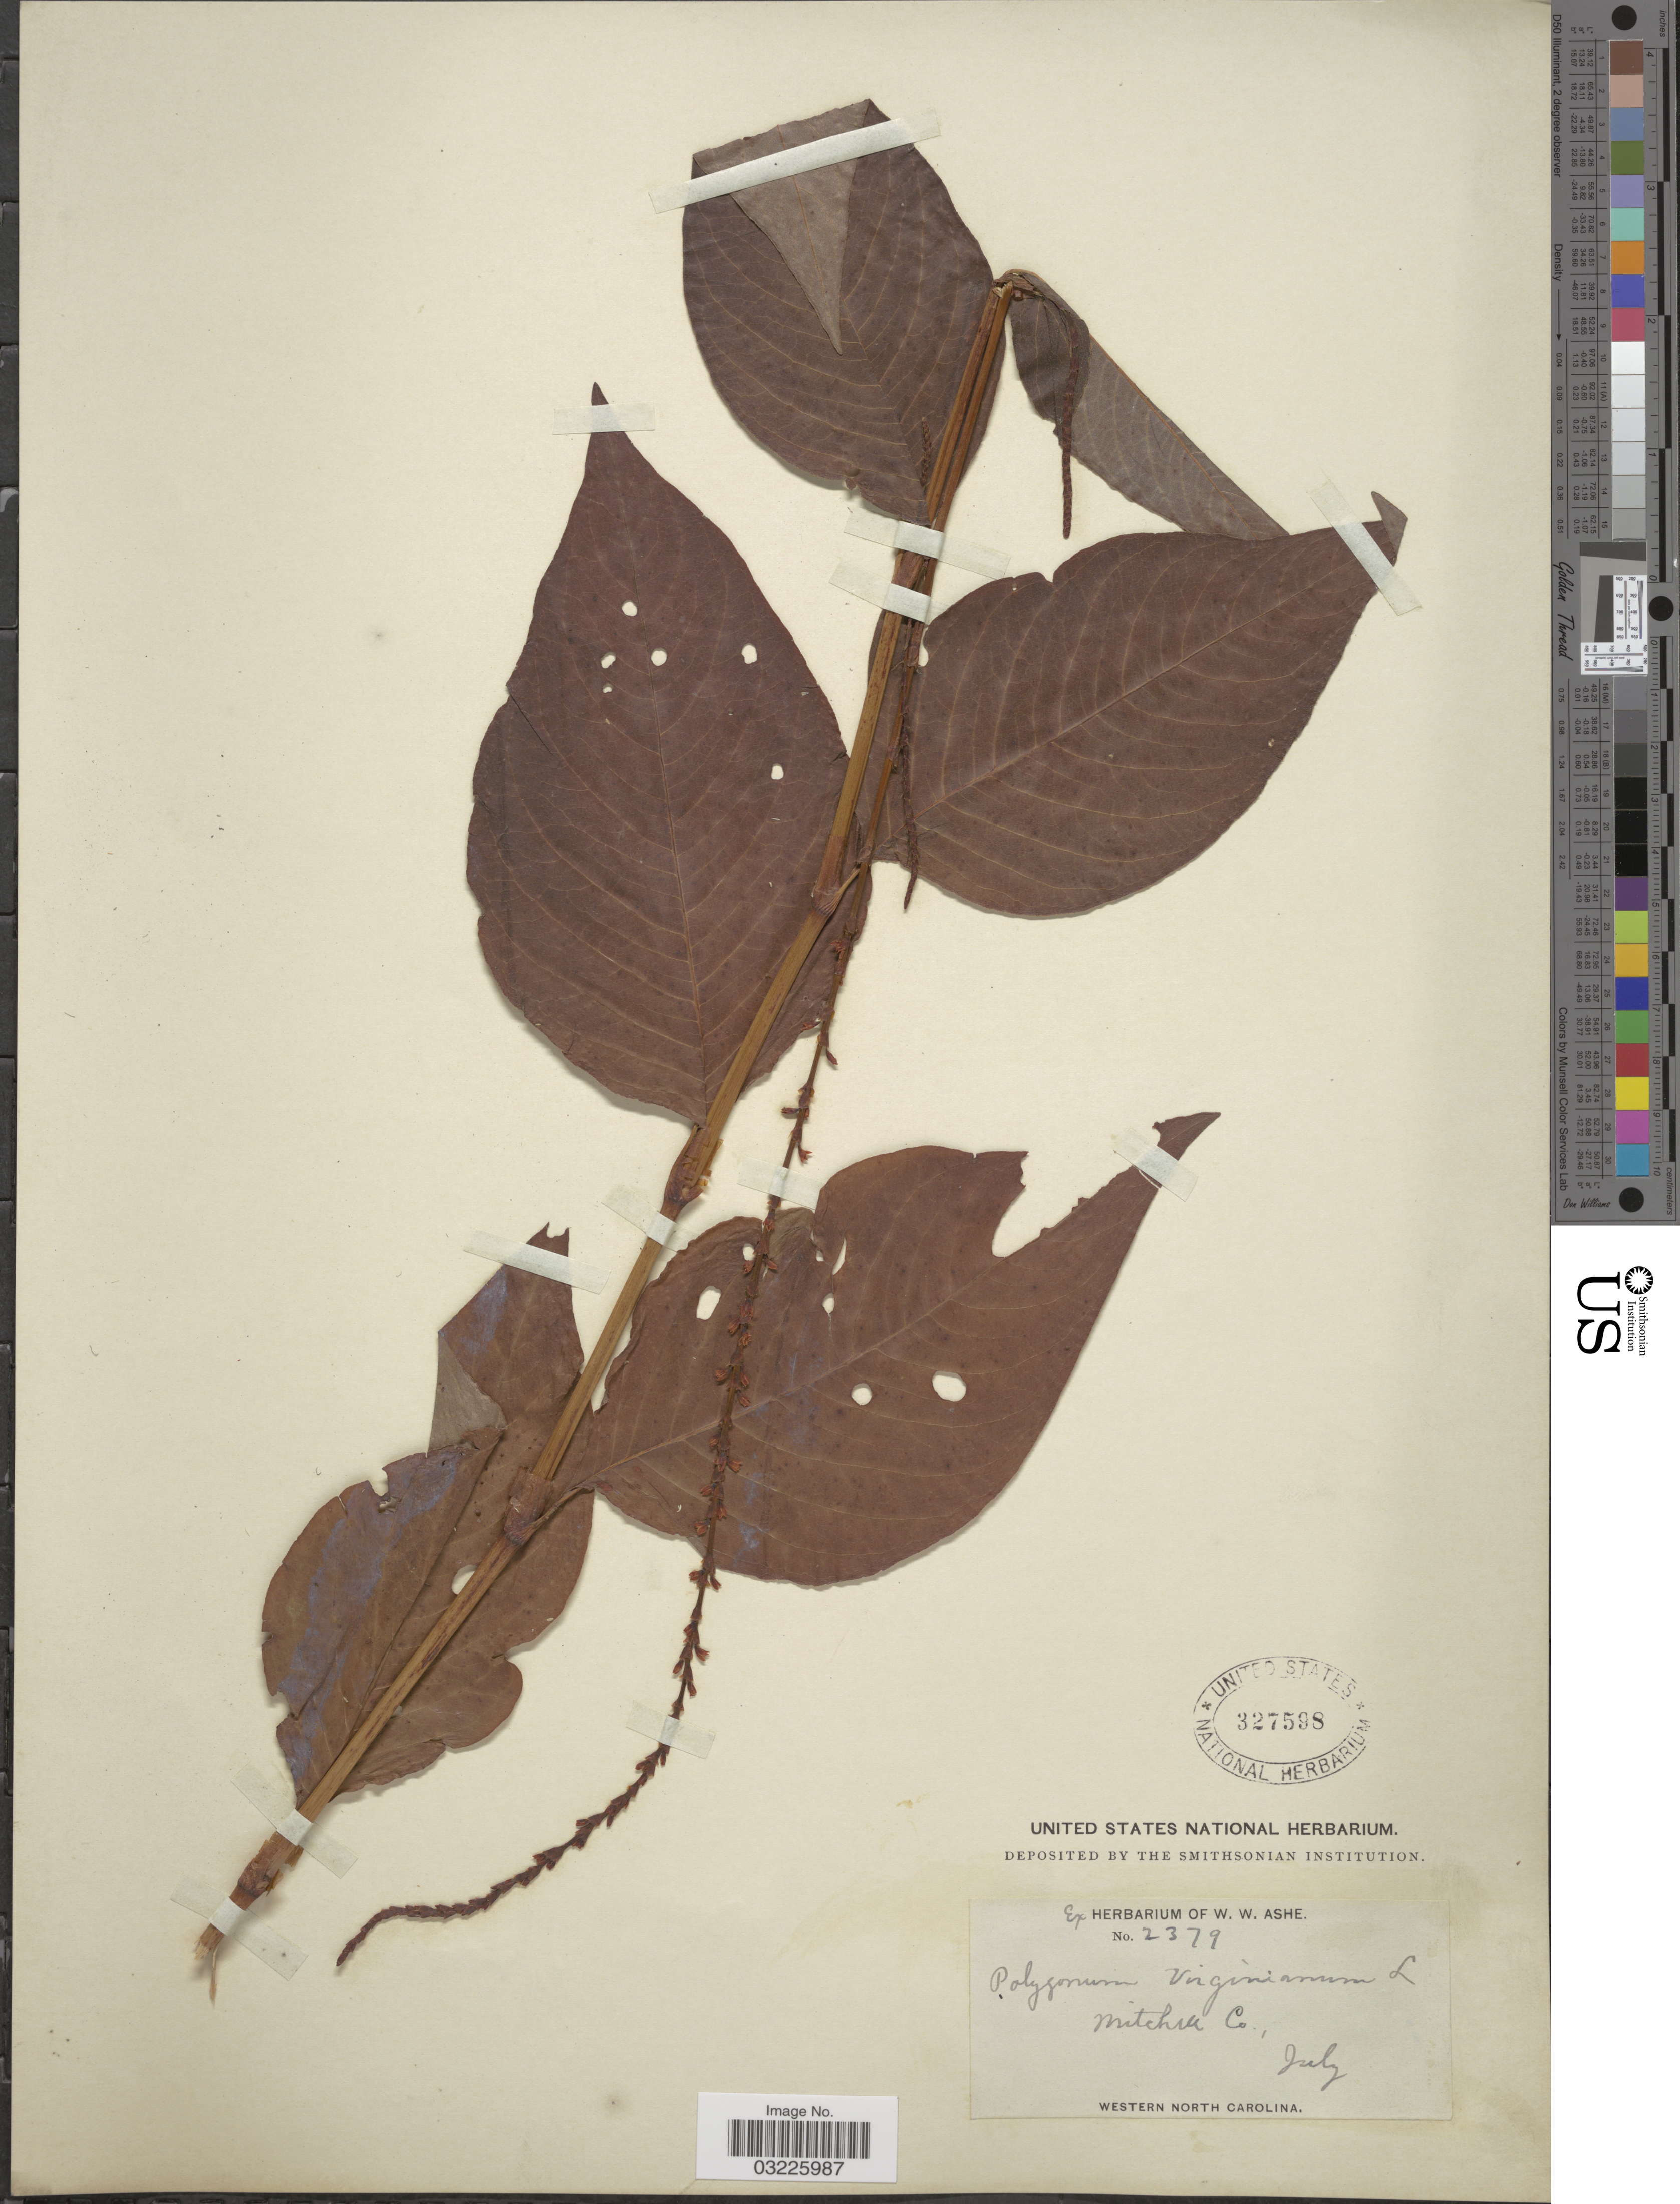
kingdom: Plantae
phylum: Tracheophyta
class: Magnoliopsida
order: Caryophyllales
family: Polygonaceae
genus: Persicaria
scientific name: Persicaria virginiana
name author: (L.) Gaertn.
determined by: Atha, D. E.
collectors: ex herb. W.W. Ashe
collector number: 2379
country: United States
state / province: North Carolina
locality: Mitchell Co. Western North Carolina.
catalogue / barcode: US 327598